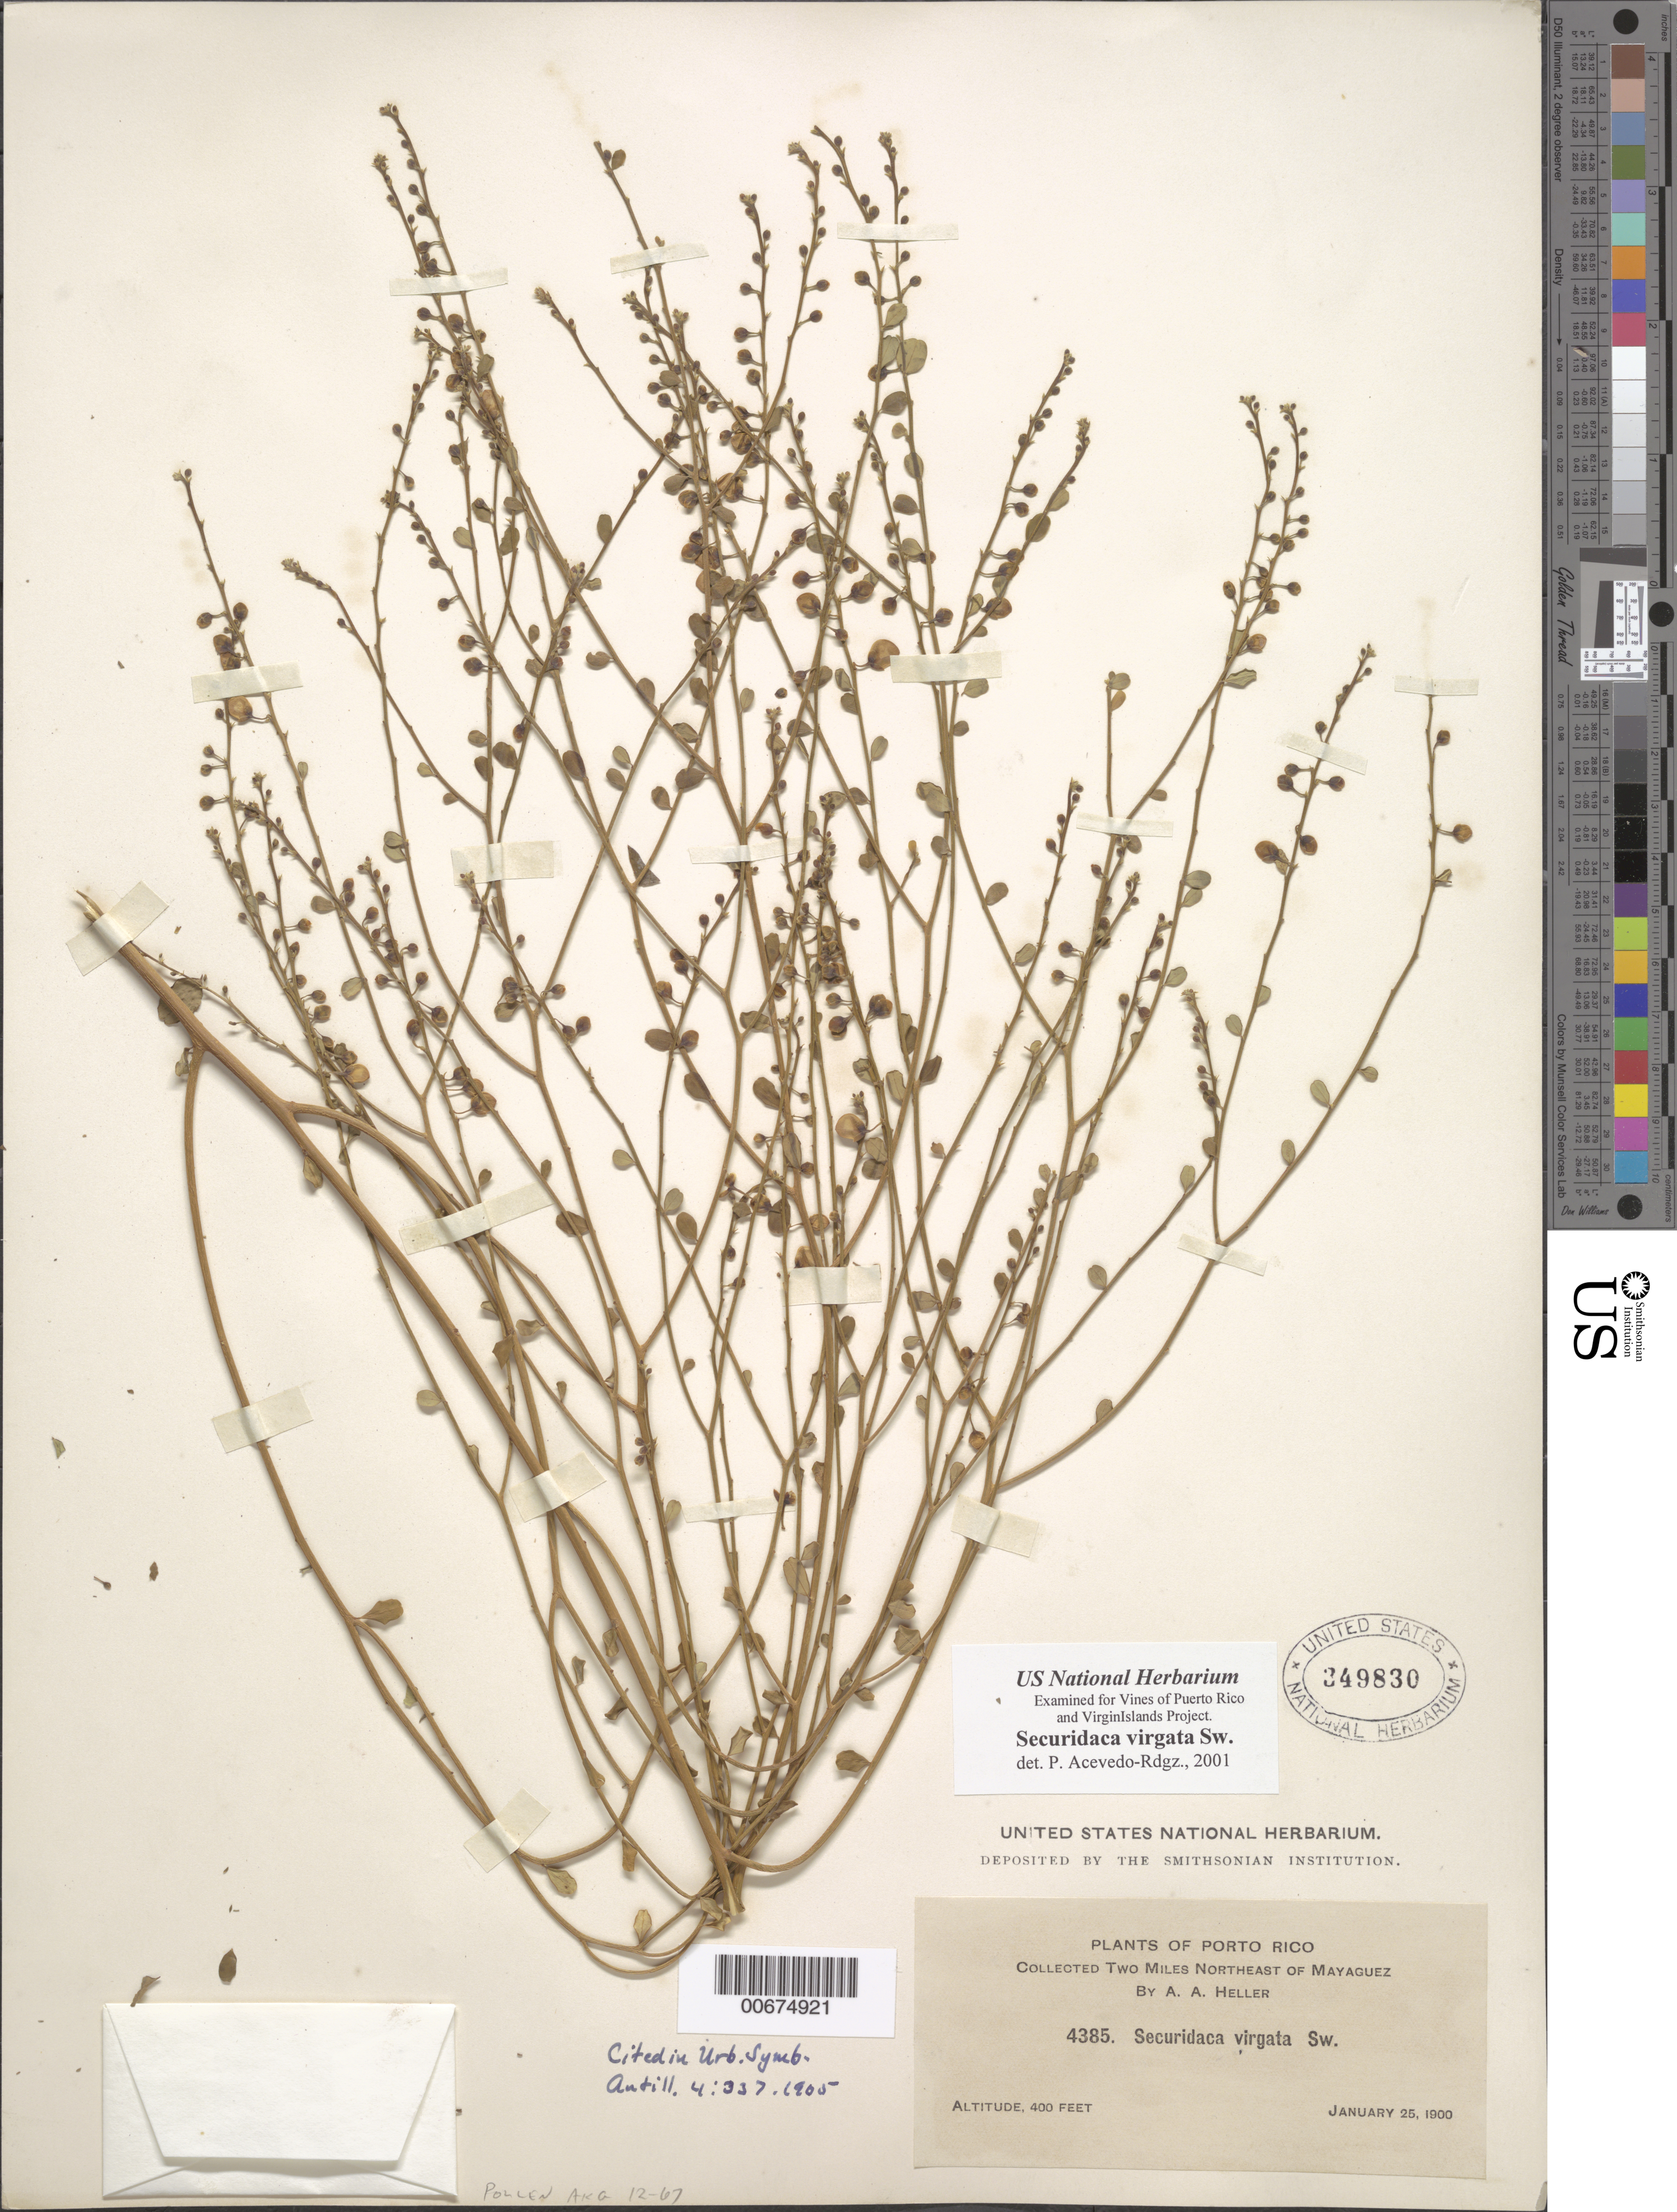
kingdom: Plantae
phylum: Tracheophyta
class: Magnoliopsida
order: Fabales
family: Polygalaceae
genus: Securidaca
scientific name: Securidaca virgata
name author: Sw.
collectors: A. A. Heller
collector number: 4385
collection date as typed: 25 Jan 1900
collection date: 1900-01-25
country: Puerto Rico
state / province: Mayagüez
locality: Mayaguez, 2 mi. NE of .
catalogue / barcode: US 349830